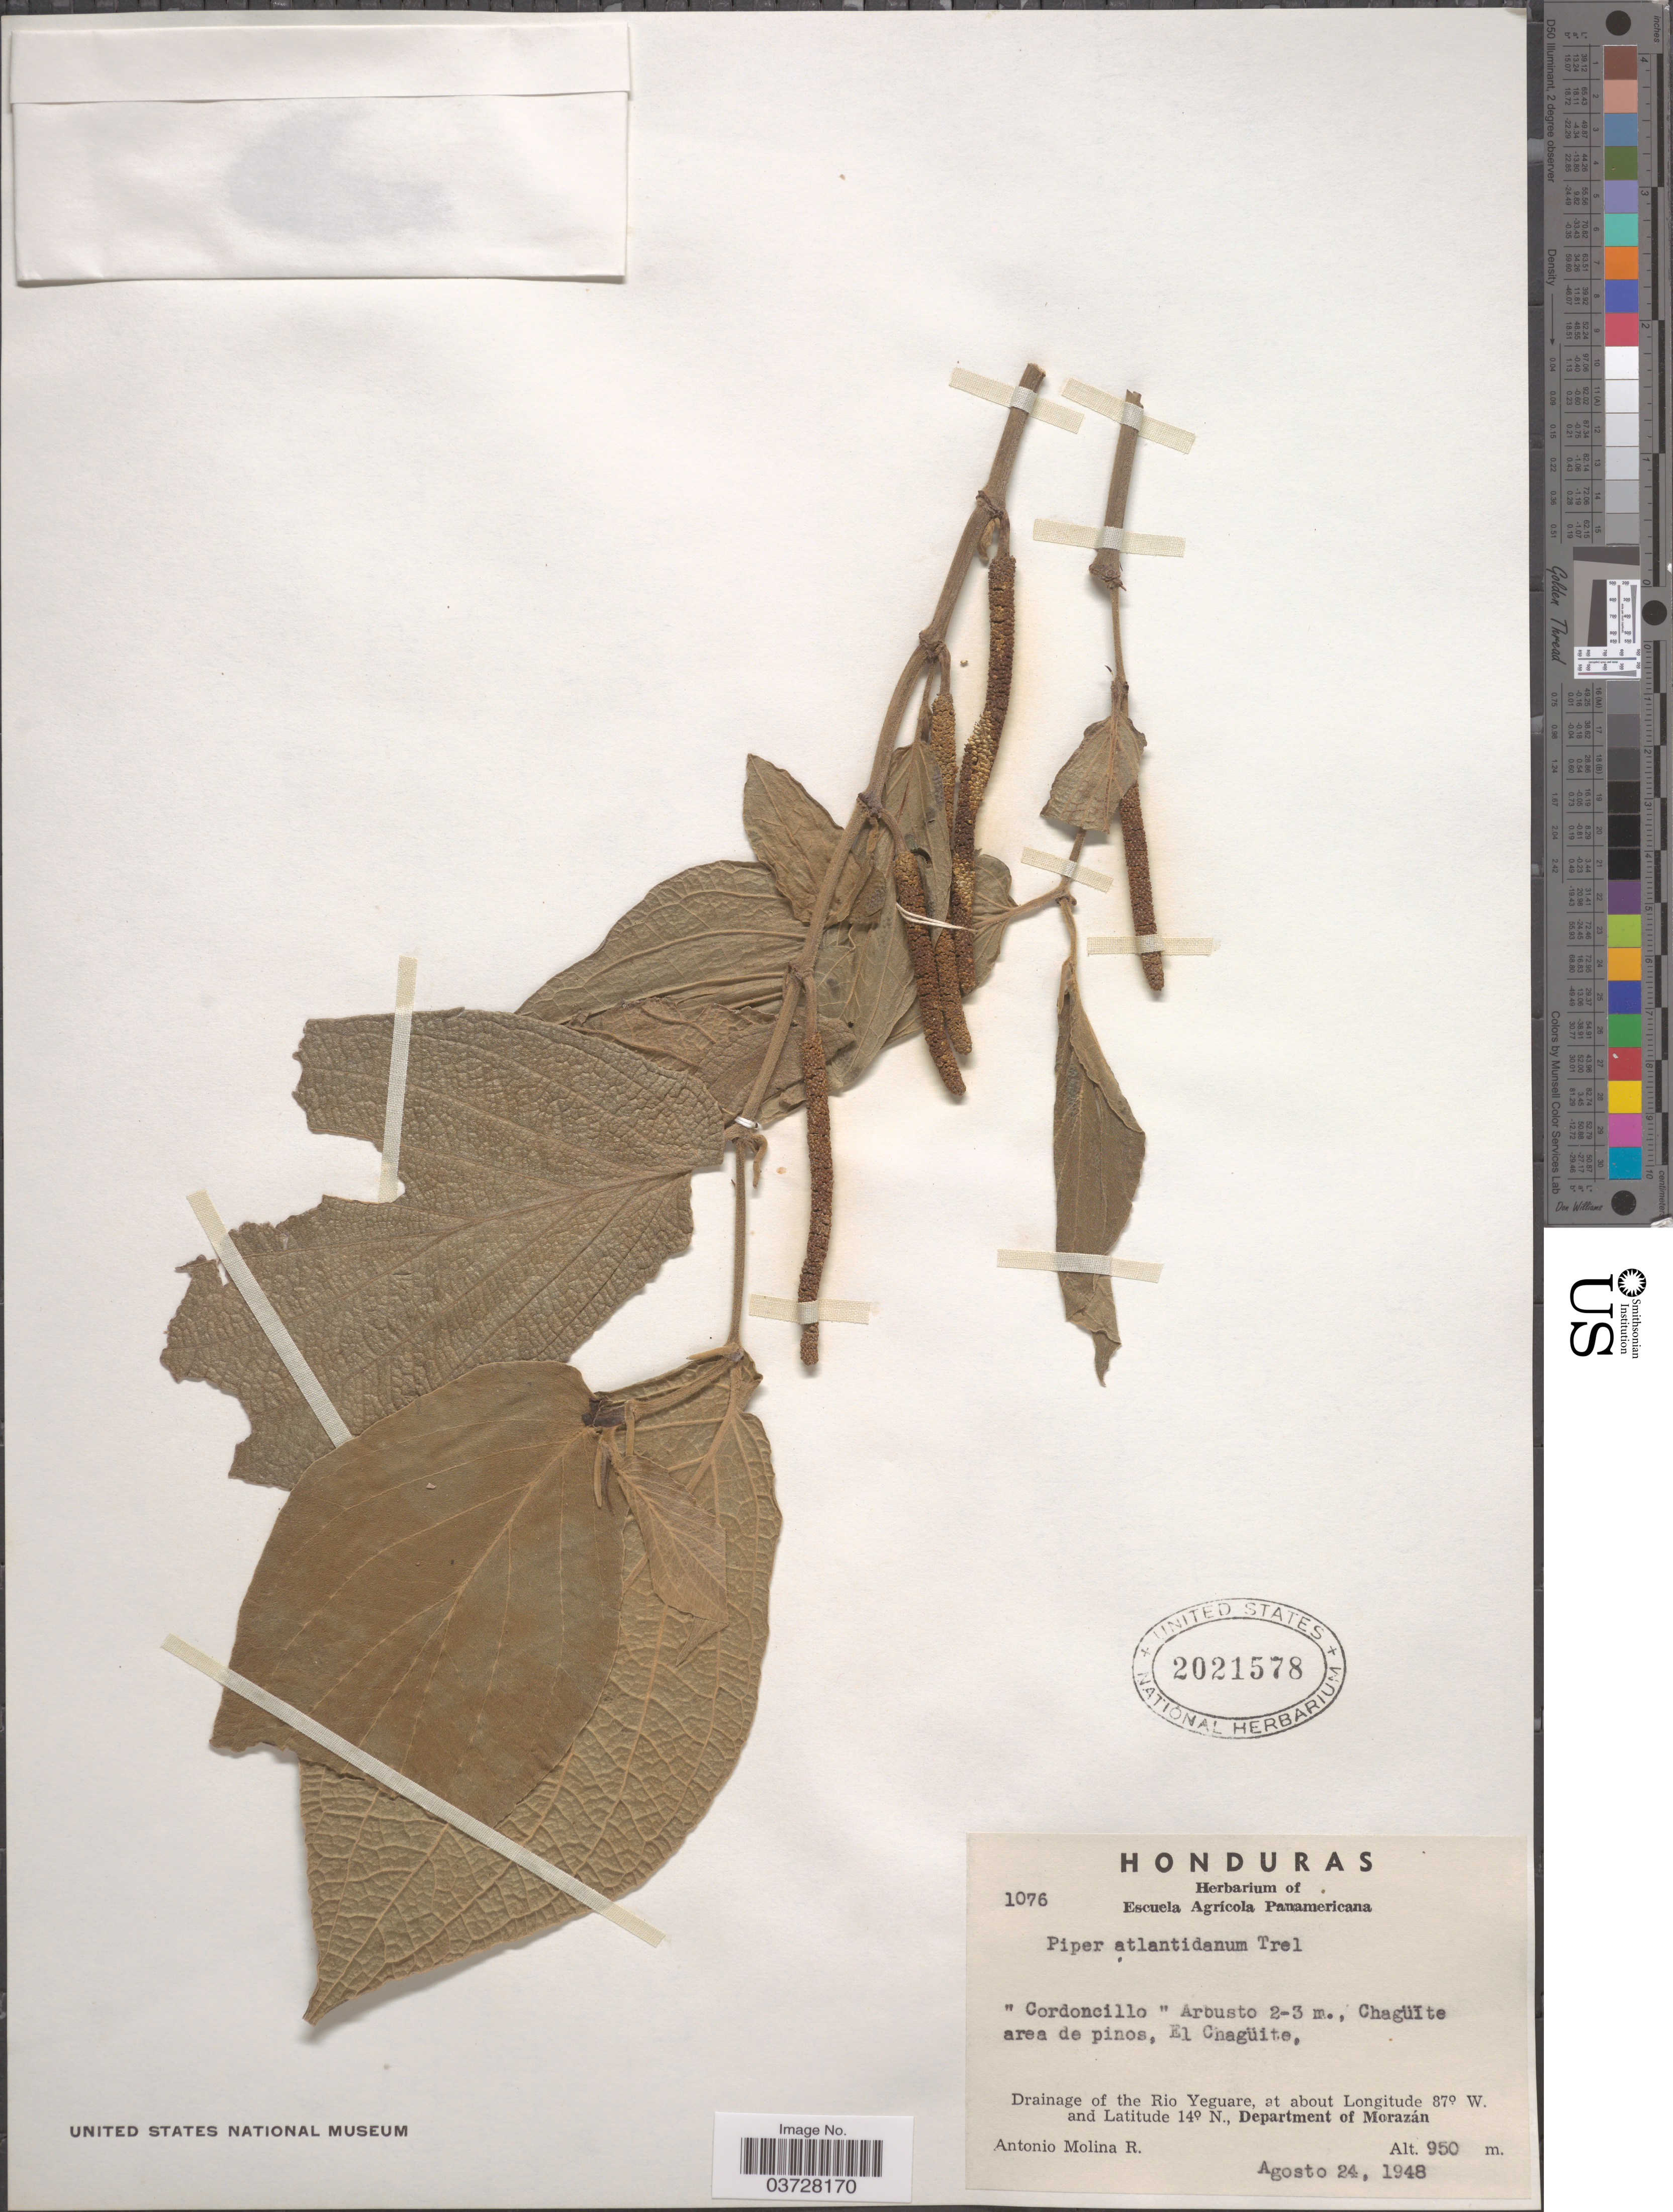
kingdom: Plantae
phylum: Tracheophyta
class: Magnoliopsida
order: Piperales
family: Piperaceae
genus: Piper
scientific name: Piper atlantidanum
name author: Trel.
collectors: A. Molina R.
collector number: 1076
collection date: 1948-08-24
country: Honduras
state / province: Fco. Morazán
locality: Chagüïte area de pinos, El Chagüïte, Drainage of the Río Yeguare, Department of Morazán.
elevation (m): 950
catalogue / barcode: US 2021578